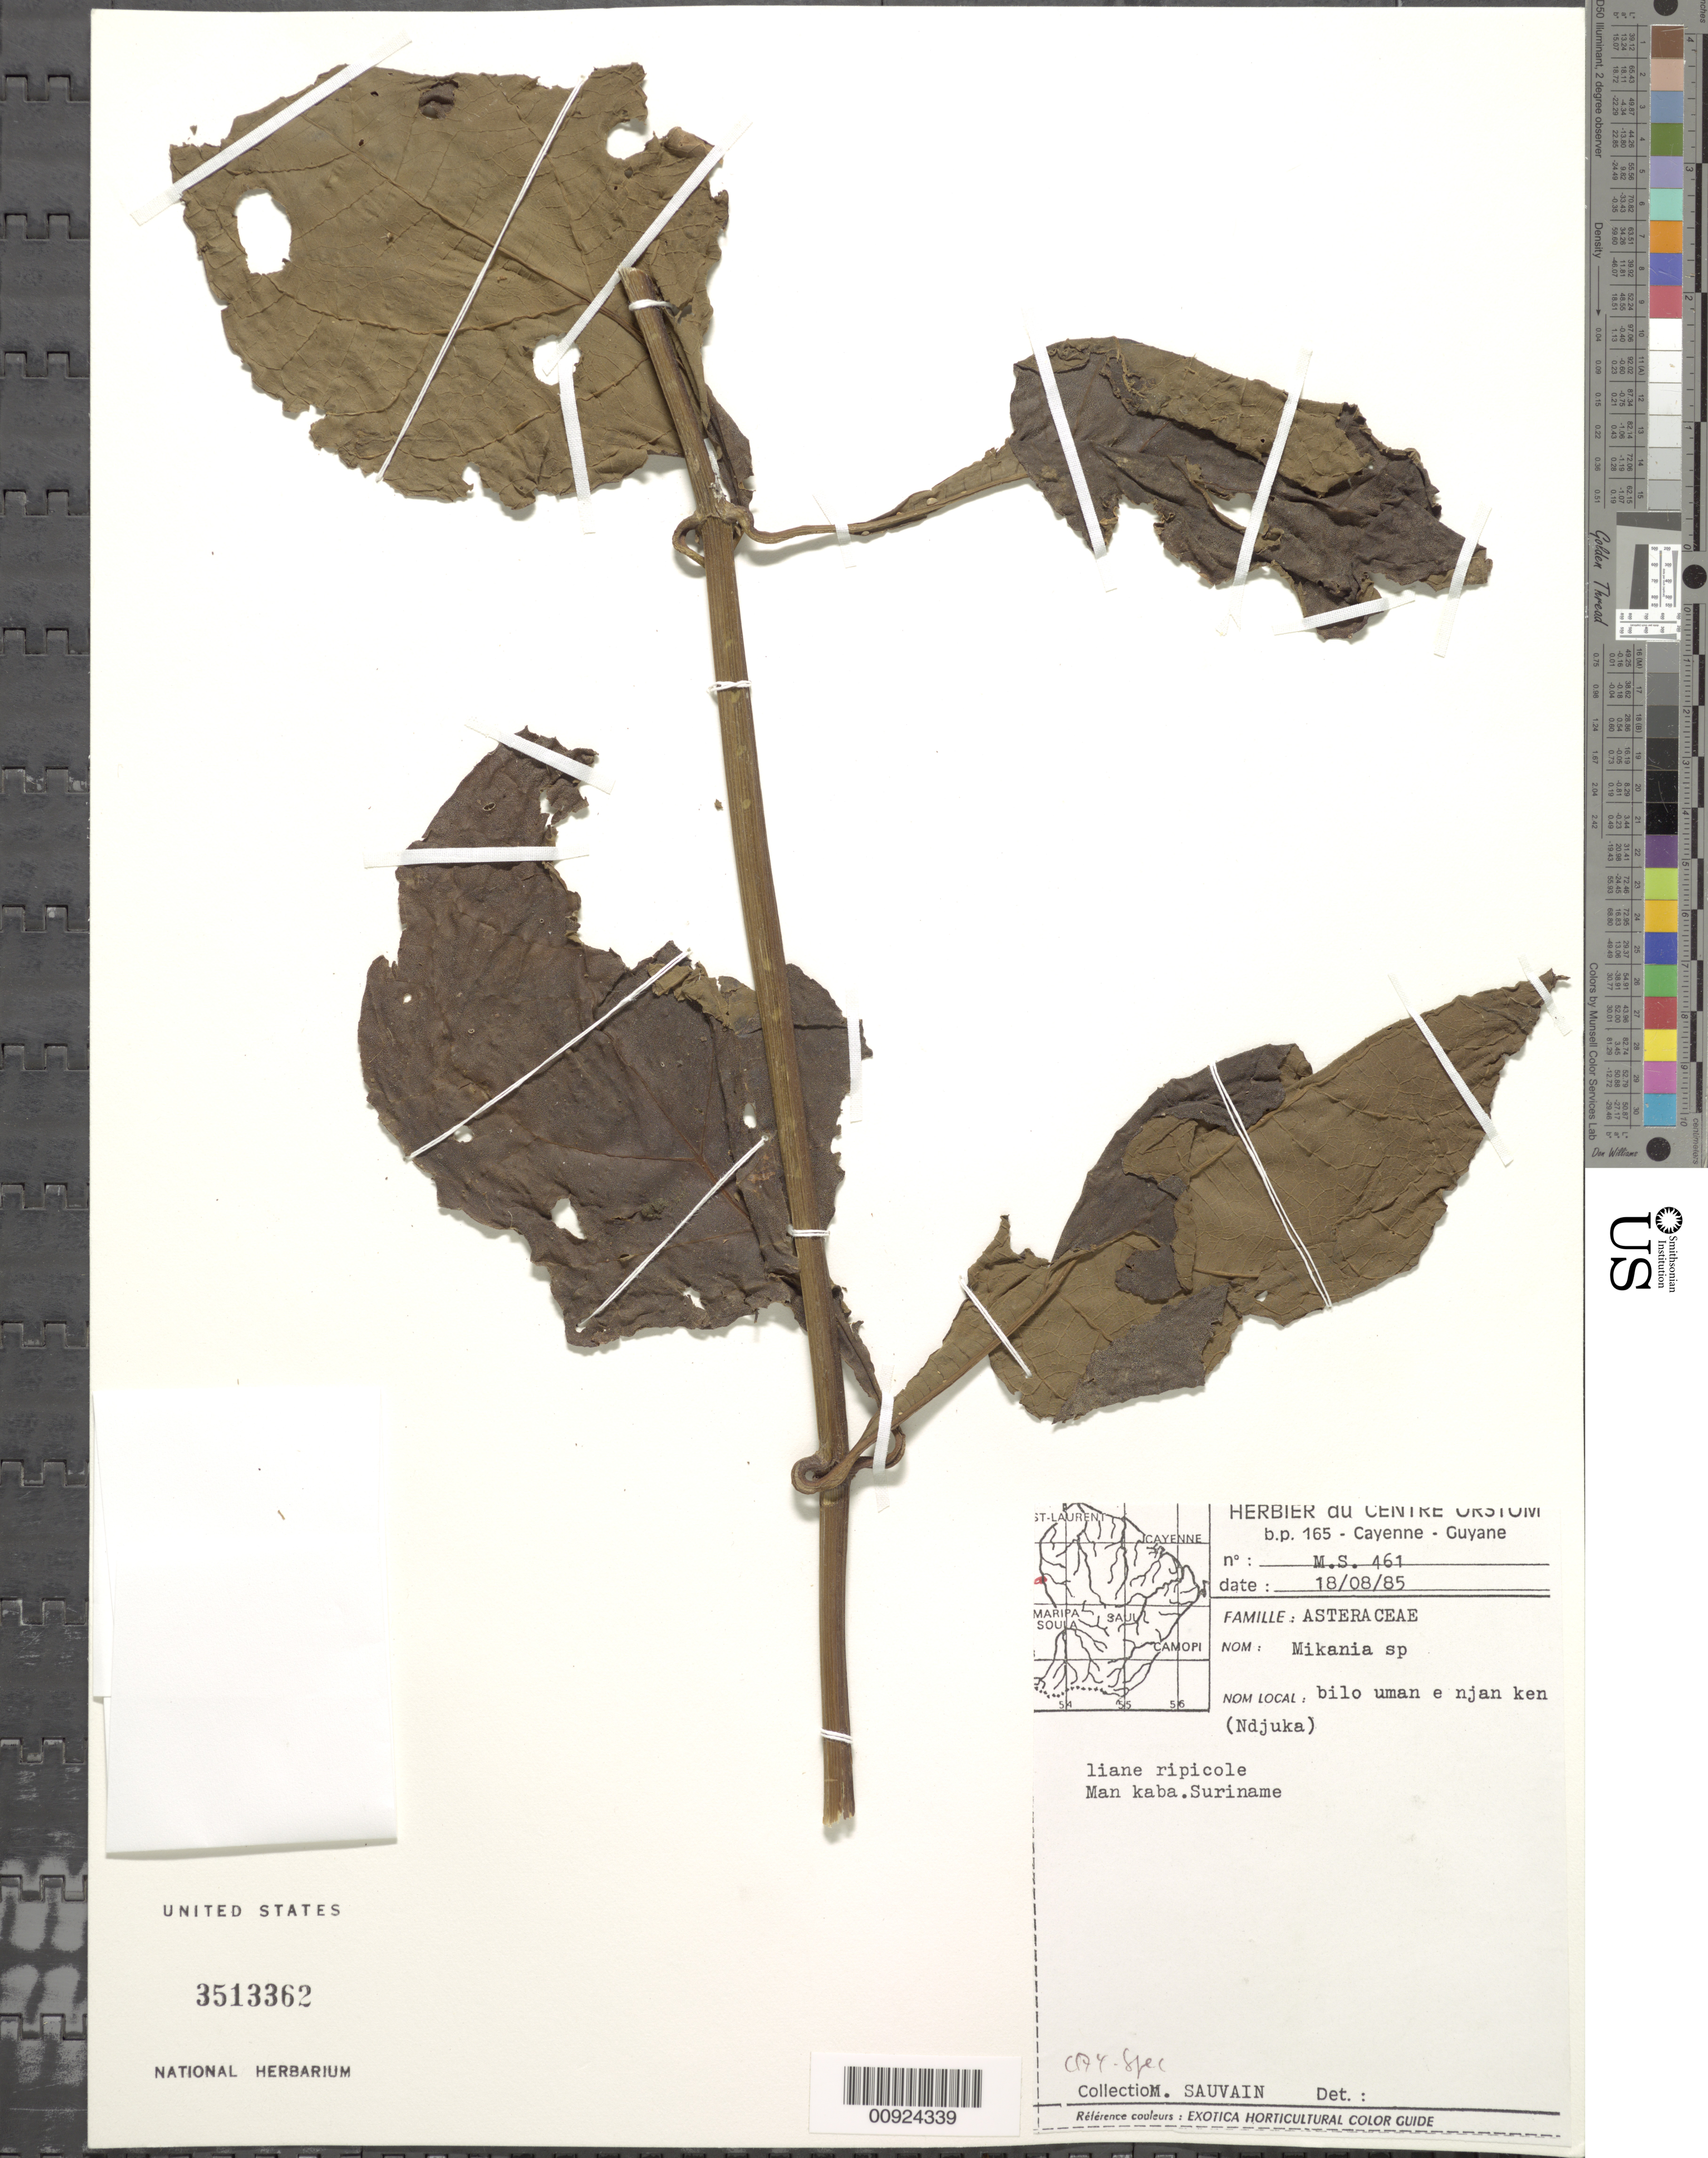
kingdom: Plantae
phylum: Tracheophyta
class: Magnoliopsida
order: Asterales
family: Asteraceae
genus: Mikania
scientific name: Mikania sp.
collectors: M. Sauvain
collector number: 461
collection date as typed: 18-Aug-85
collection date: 1985-08-18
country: Suriname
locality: Man Kaba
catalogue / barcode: US 3513362